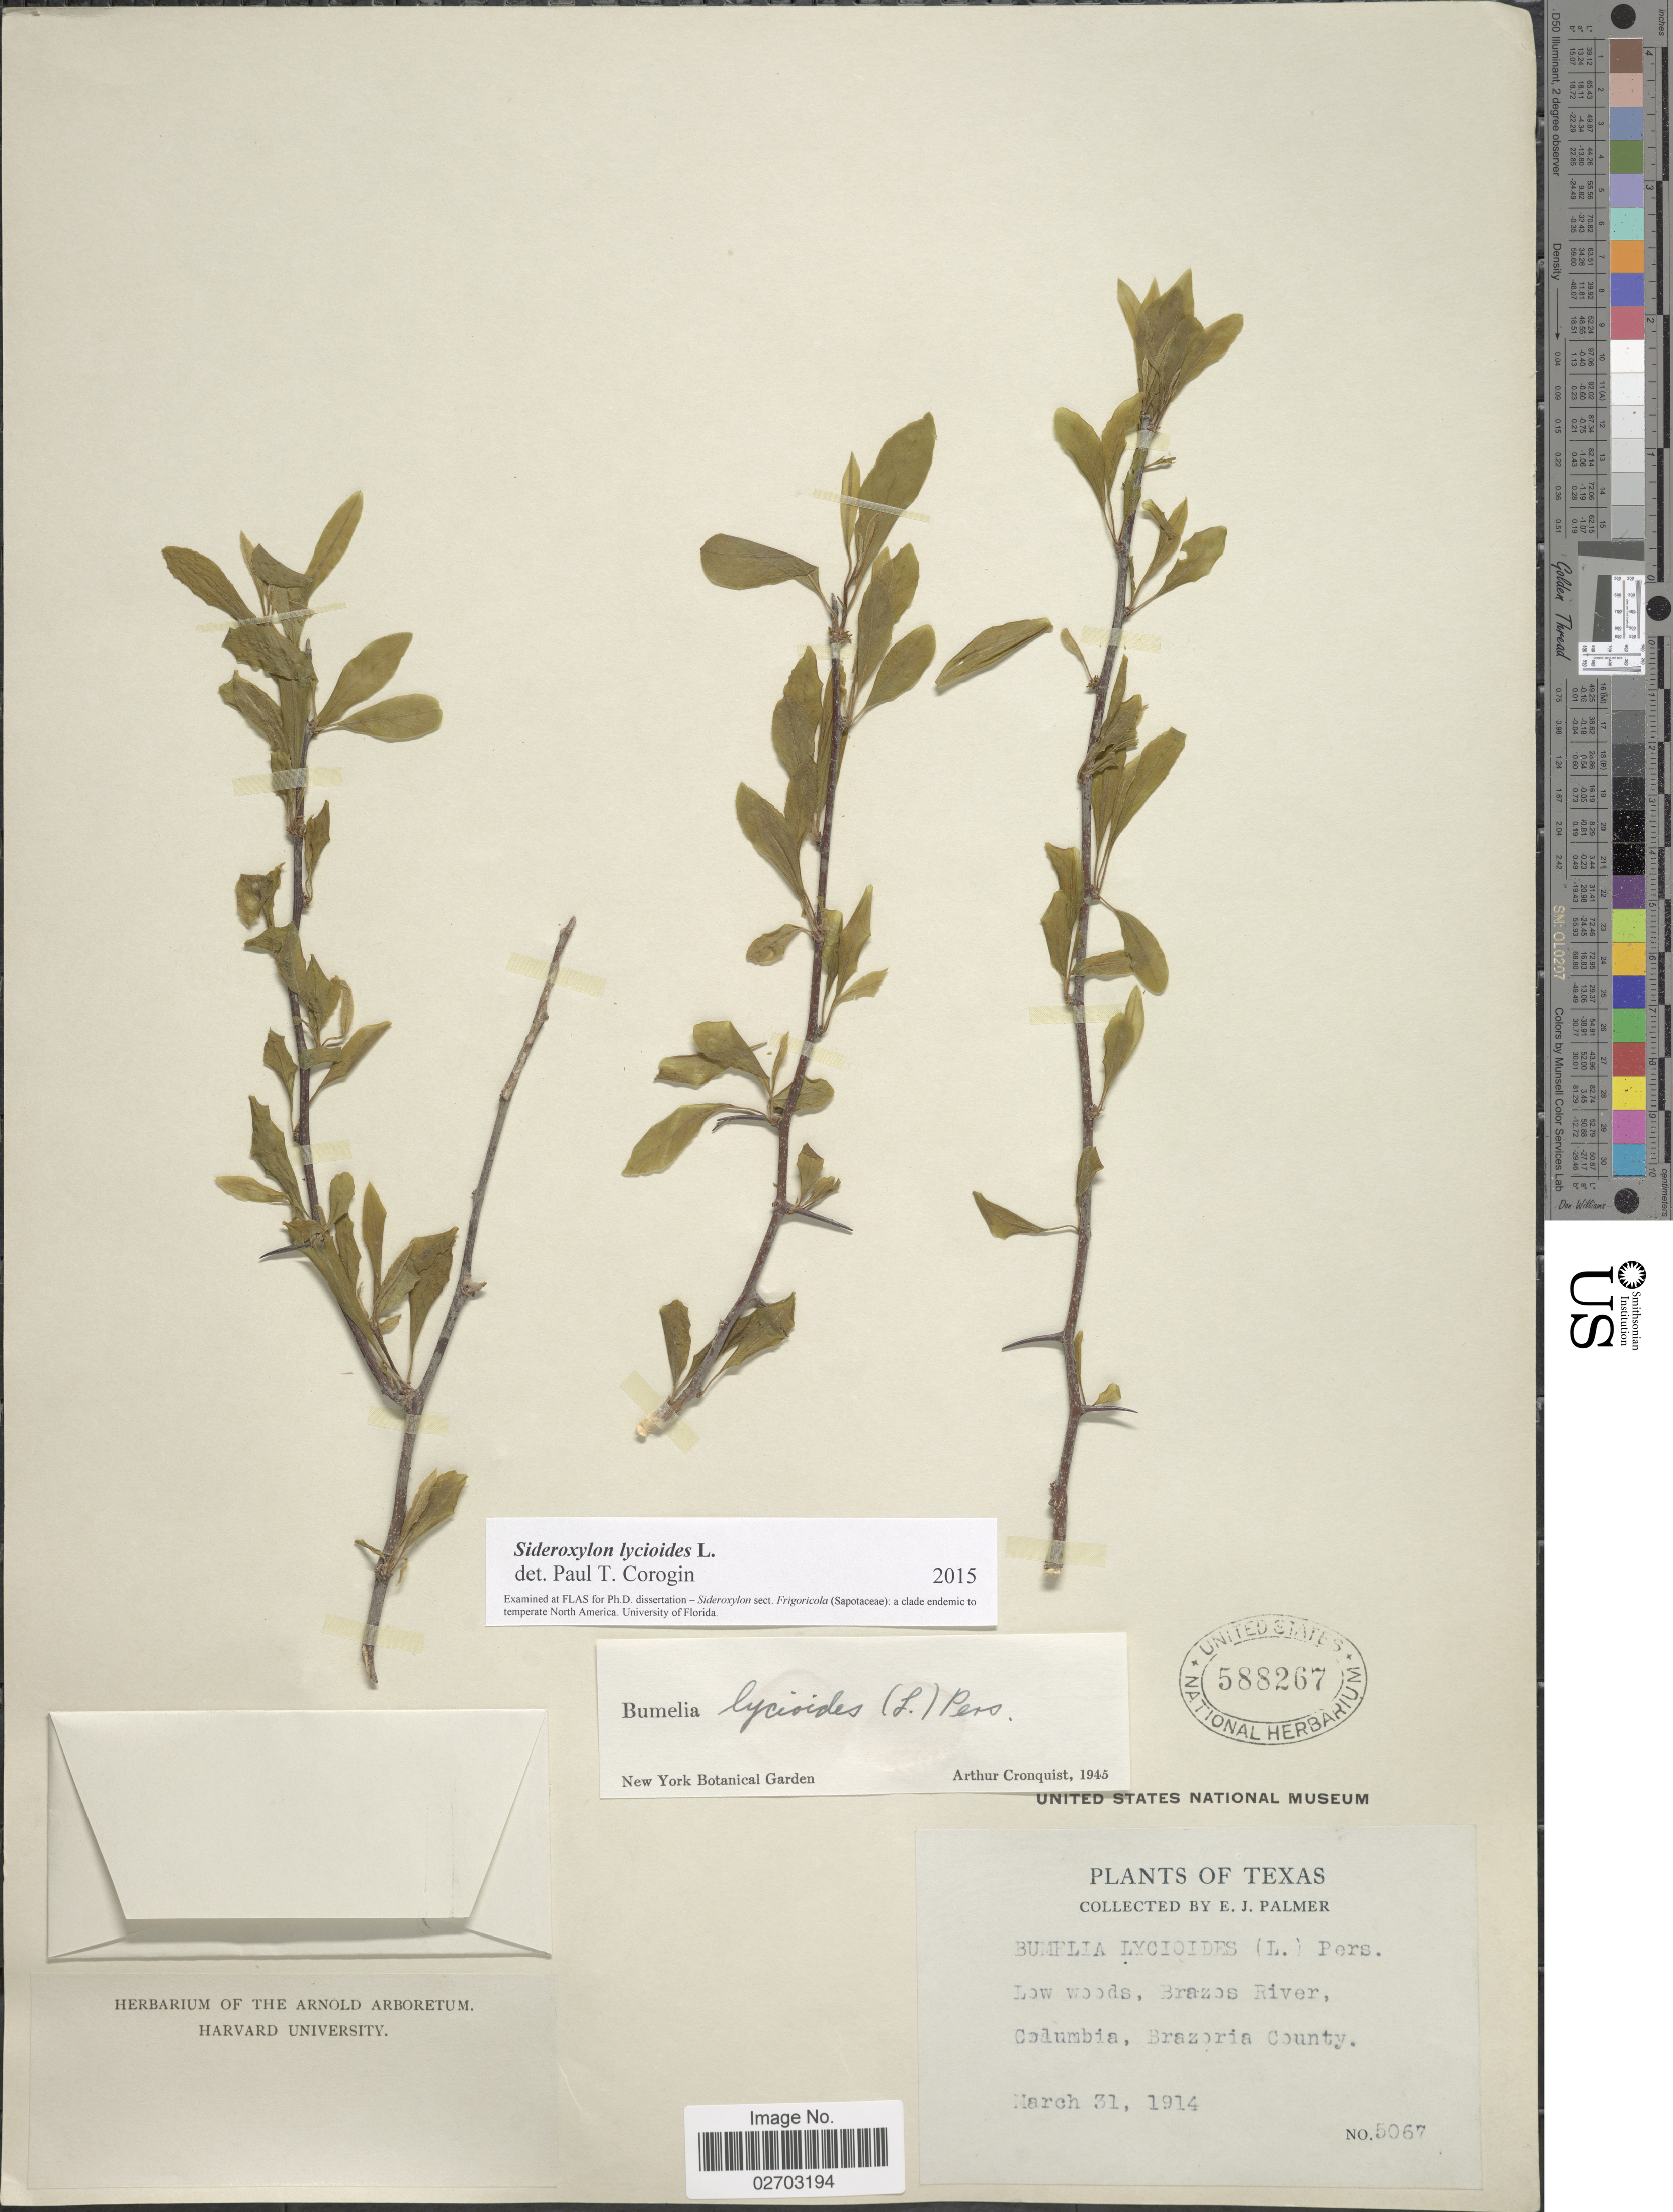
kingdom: Plantae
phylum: Tracheophyta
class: Magnoliopsida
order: Ericales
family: Sapotaceae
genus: Sideroxylon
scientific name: Sideroxylon lycioides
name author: L.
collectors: E. J. Palmer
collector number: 5067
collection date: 1914-03-31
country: United States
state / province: Texas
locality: Brazos River, Columbi, Brazoria County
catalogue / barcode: US 588267